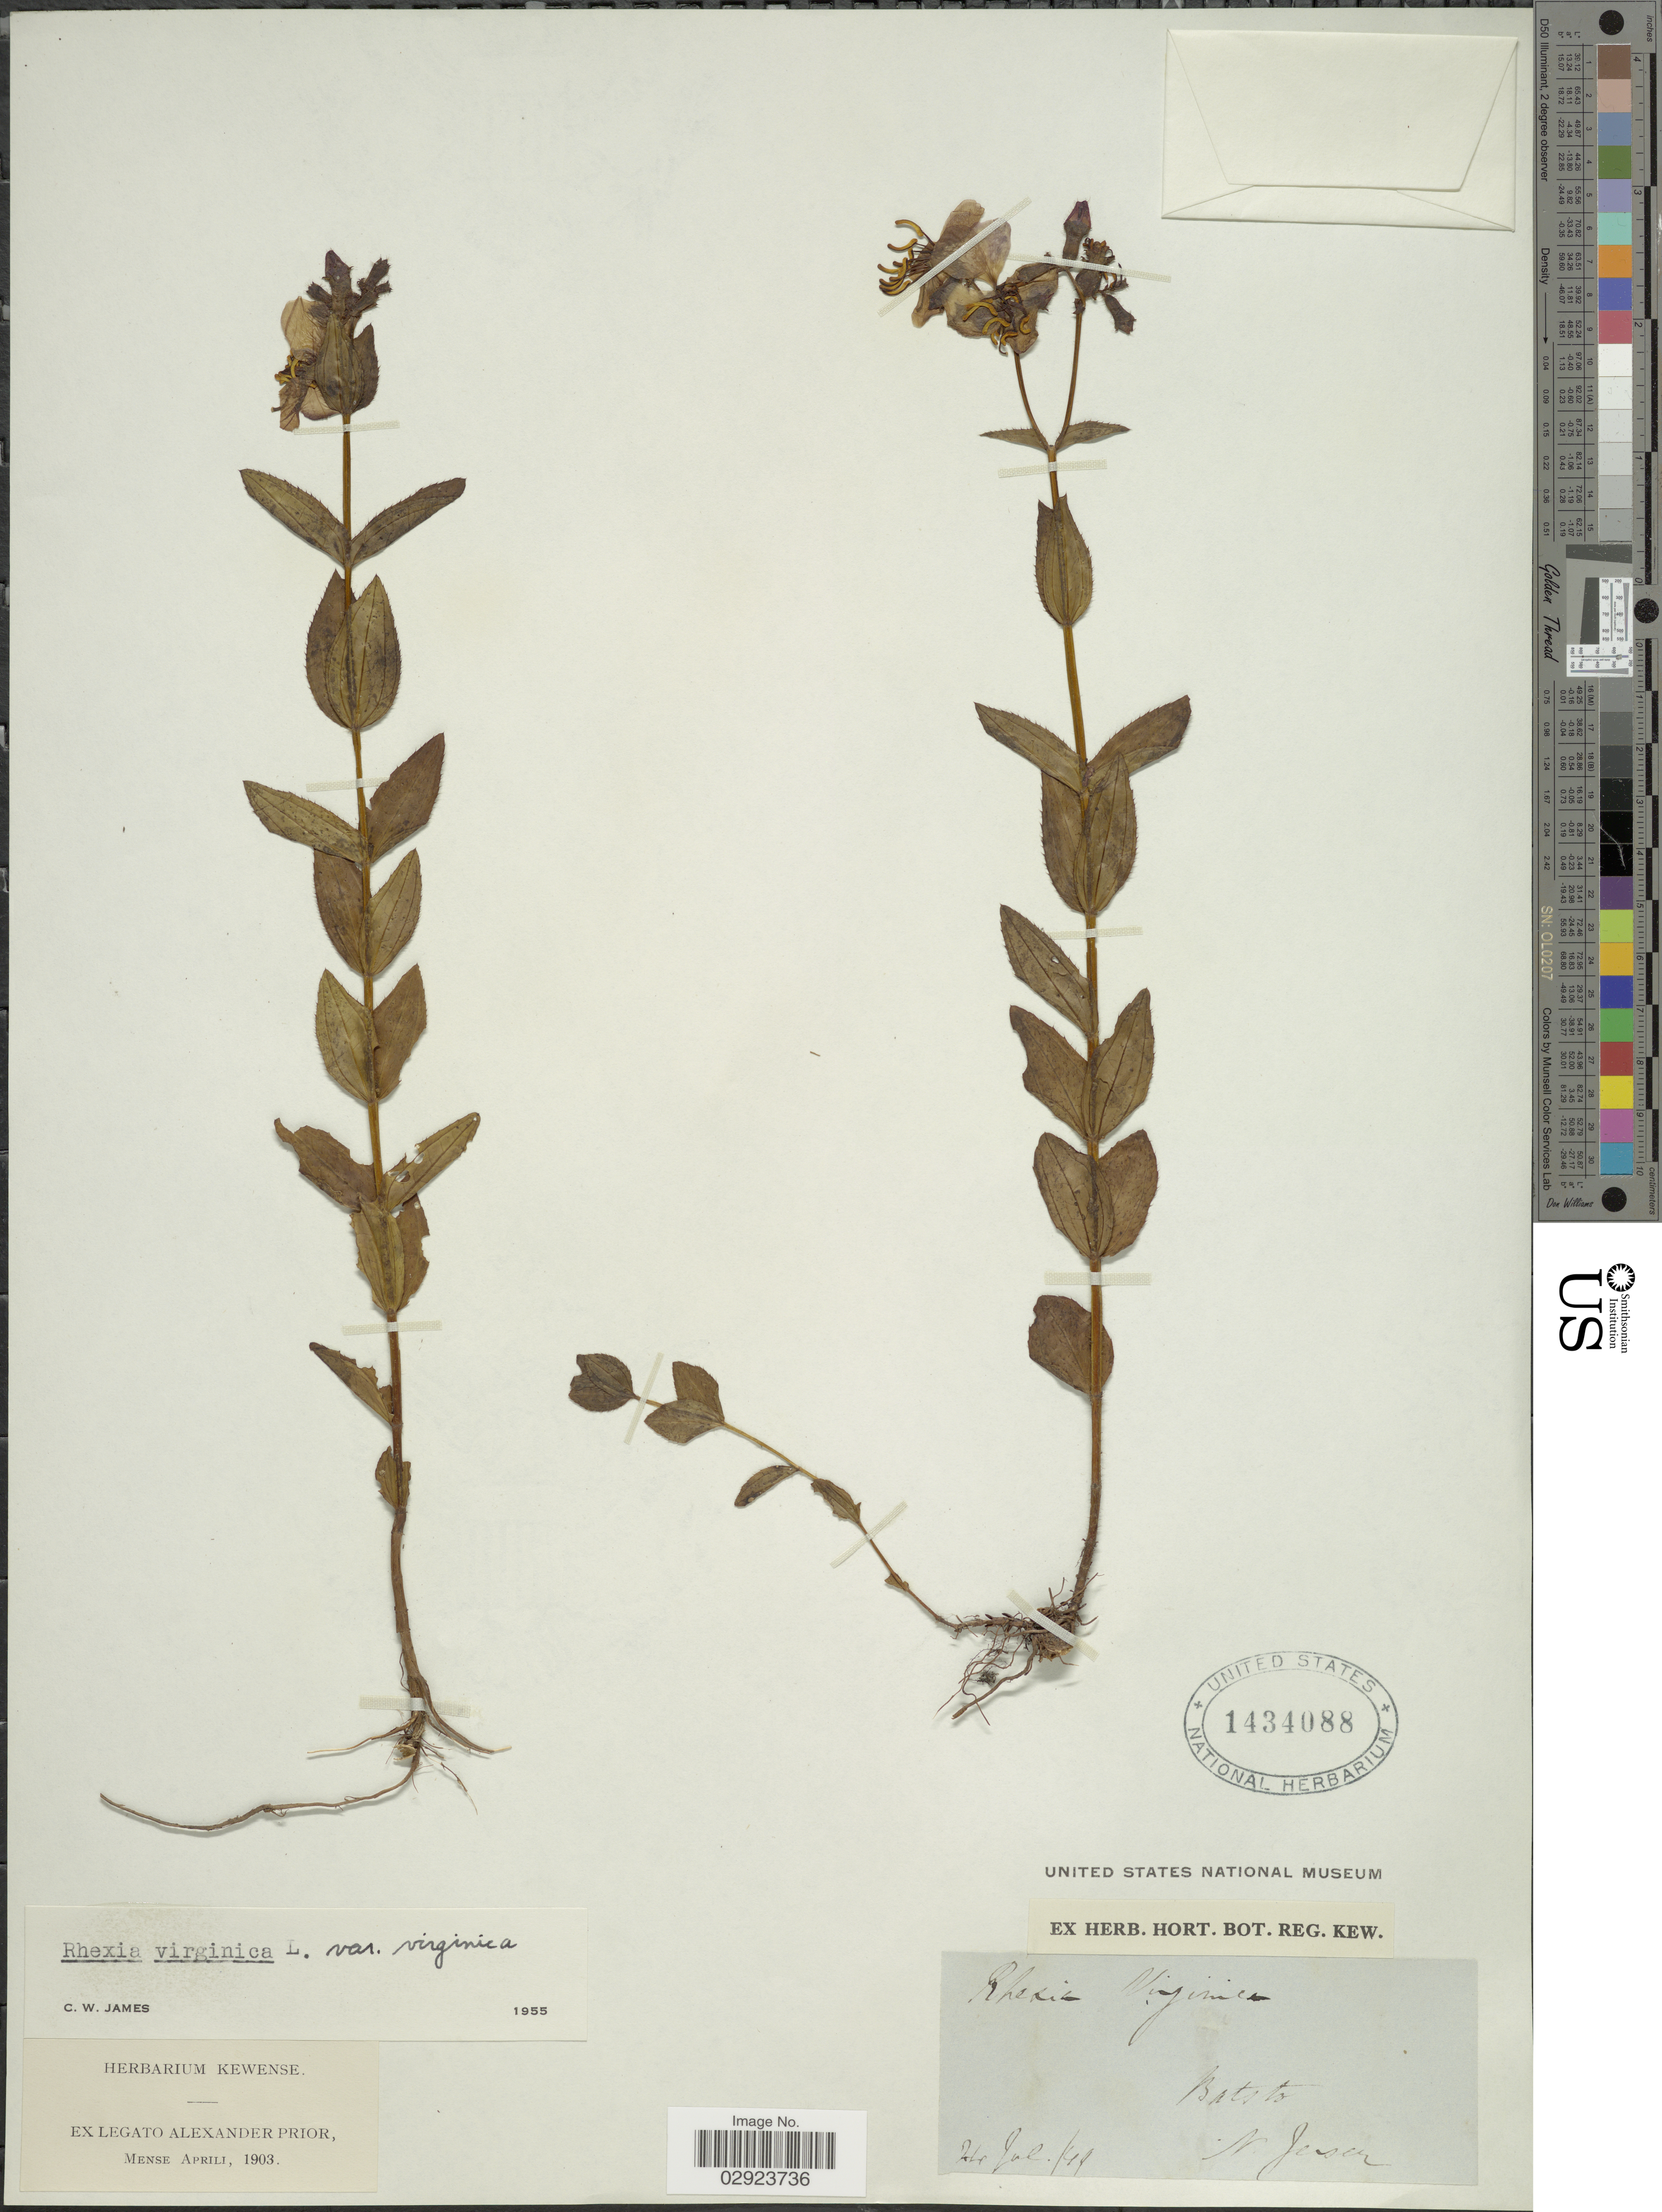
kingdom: Plantae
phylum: Tracheophyta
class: Magnoliopsida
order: Myrtales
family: Melastomataceae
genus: Rhexia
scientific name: Rhexia virginica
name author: L.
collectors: N. Jensen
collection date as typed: Transcribed d/m/y: 24/7/49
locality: Batito [interpreted].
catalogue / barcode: US 1434088